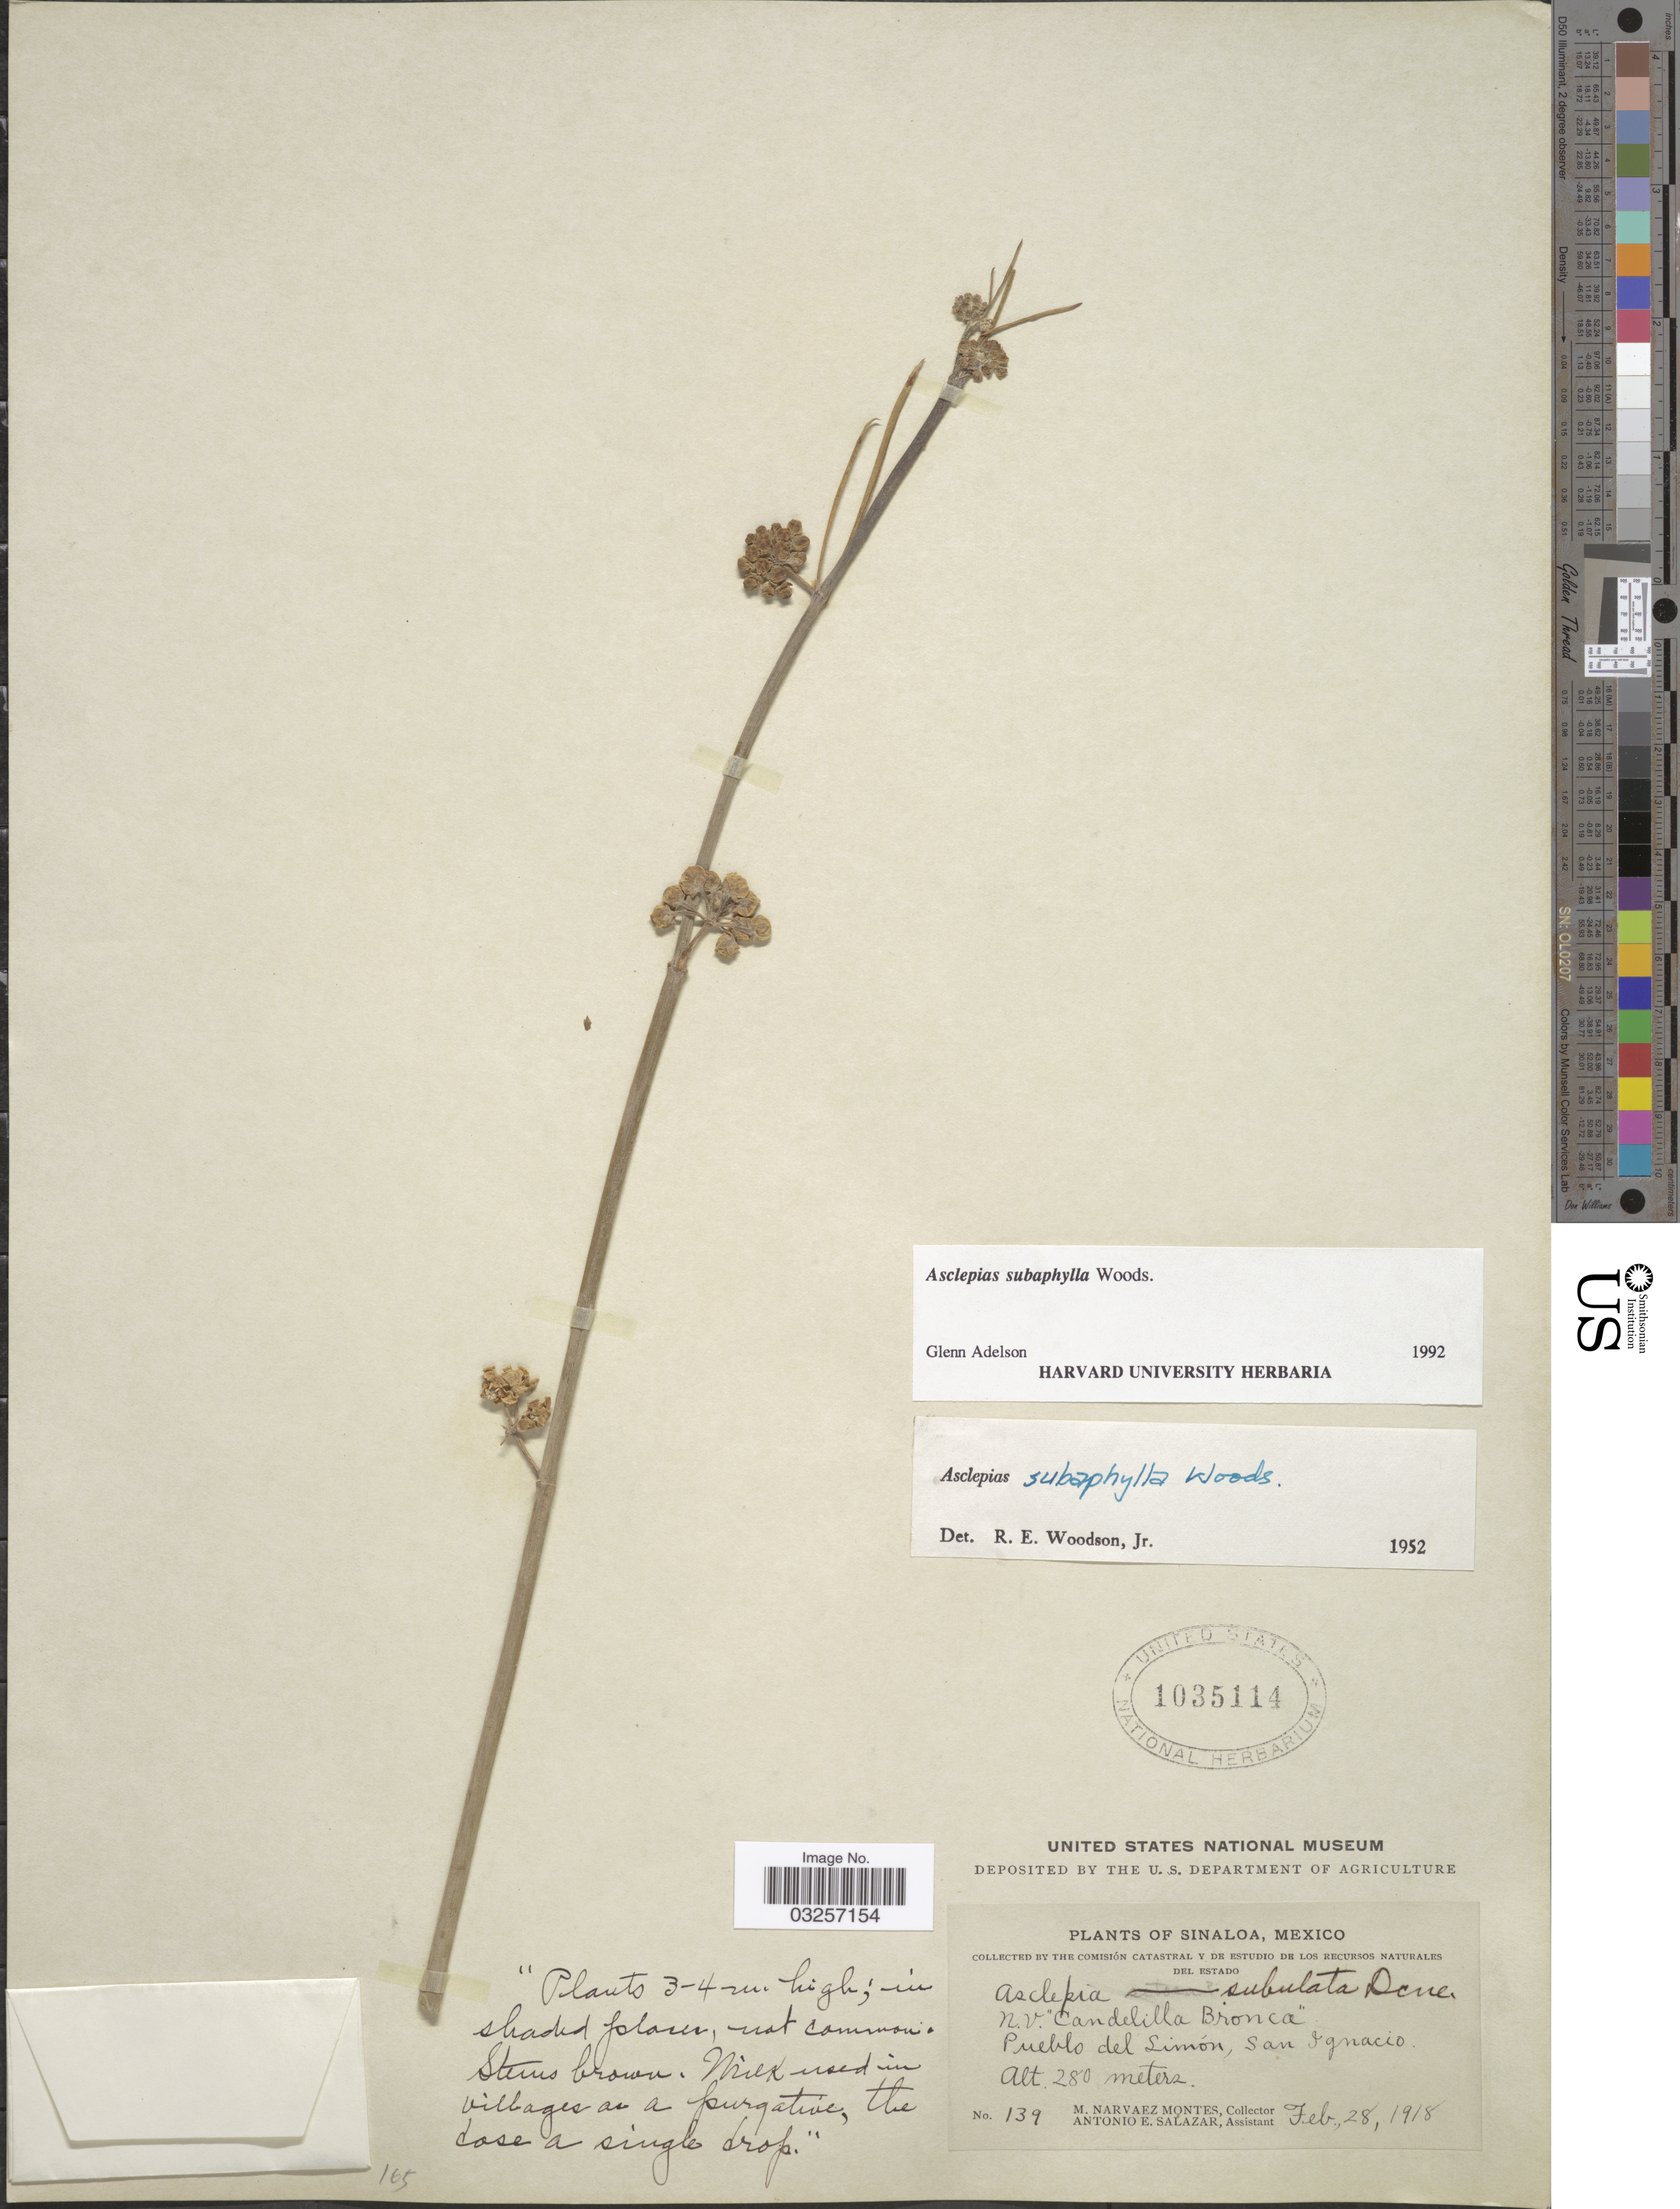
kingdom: Plantae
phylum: Tracheophyta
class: Magnoliopsida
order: Gentianales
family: Apocynaceae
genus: Asclepias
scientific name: Asclepias subaphylla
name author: Woodson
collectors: M. Narvaez-Montes & A. E. Salazar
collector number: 139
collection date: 1918-02-28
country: Mexico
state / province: Sinaloa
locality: Pueblo del Limón, San Ignacio.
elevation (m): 280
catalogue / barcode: US 1035114